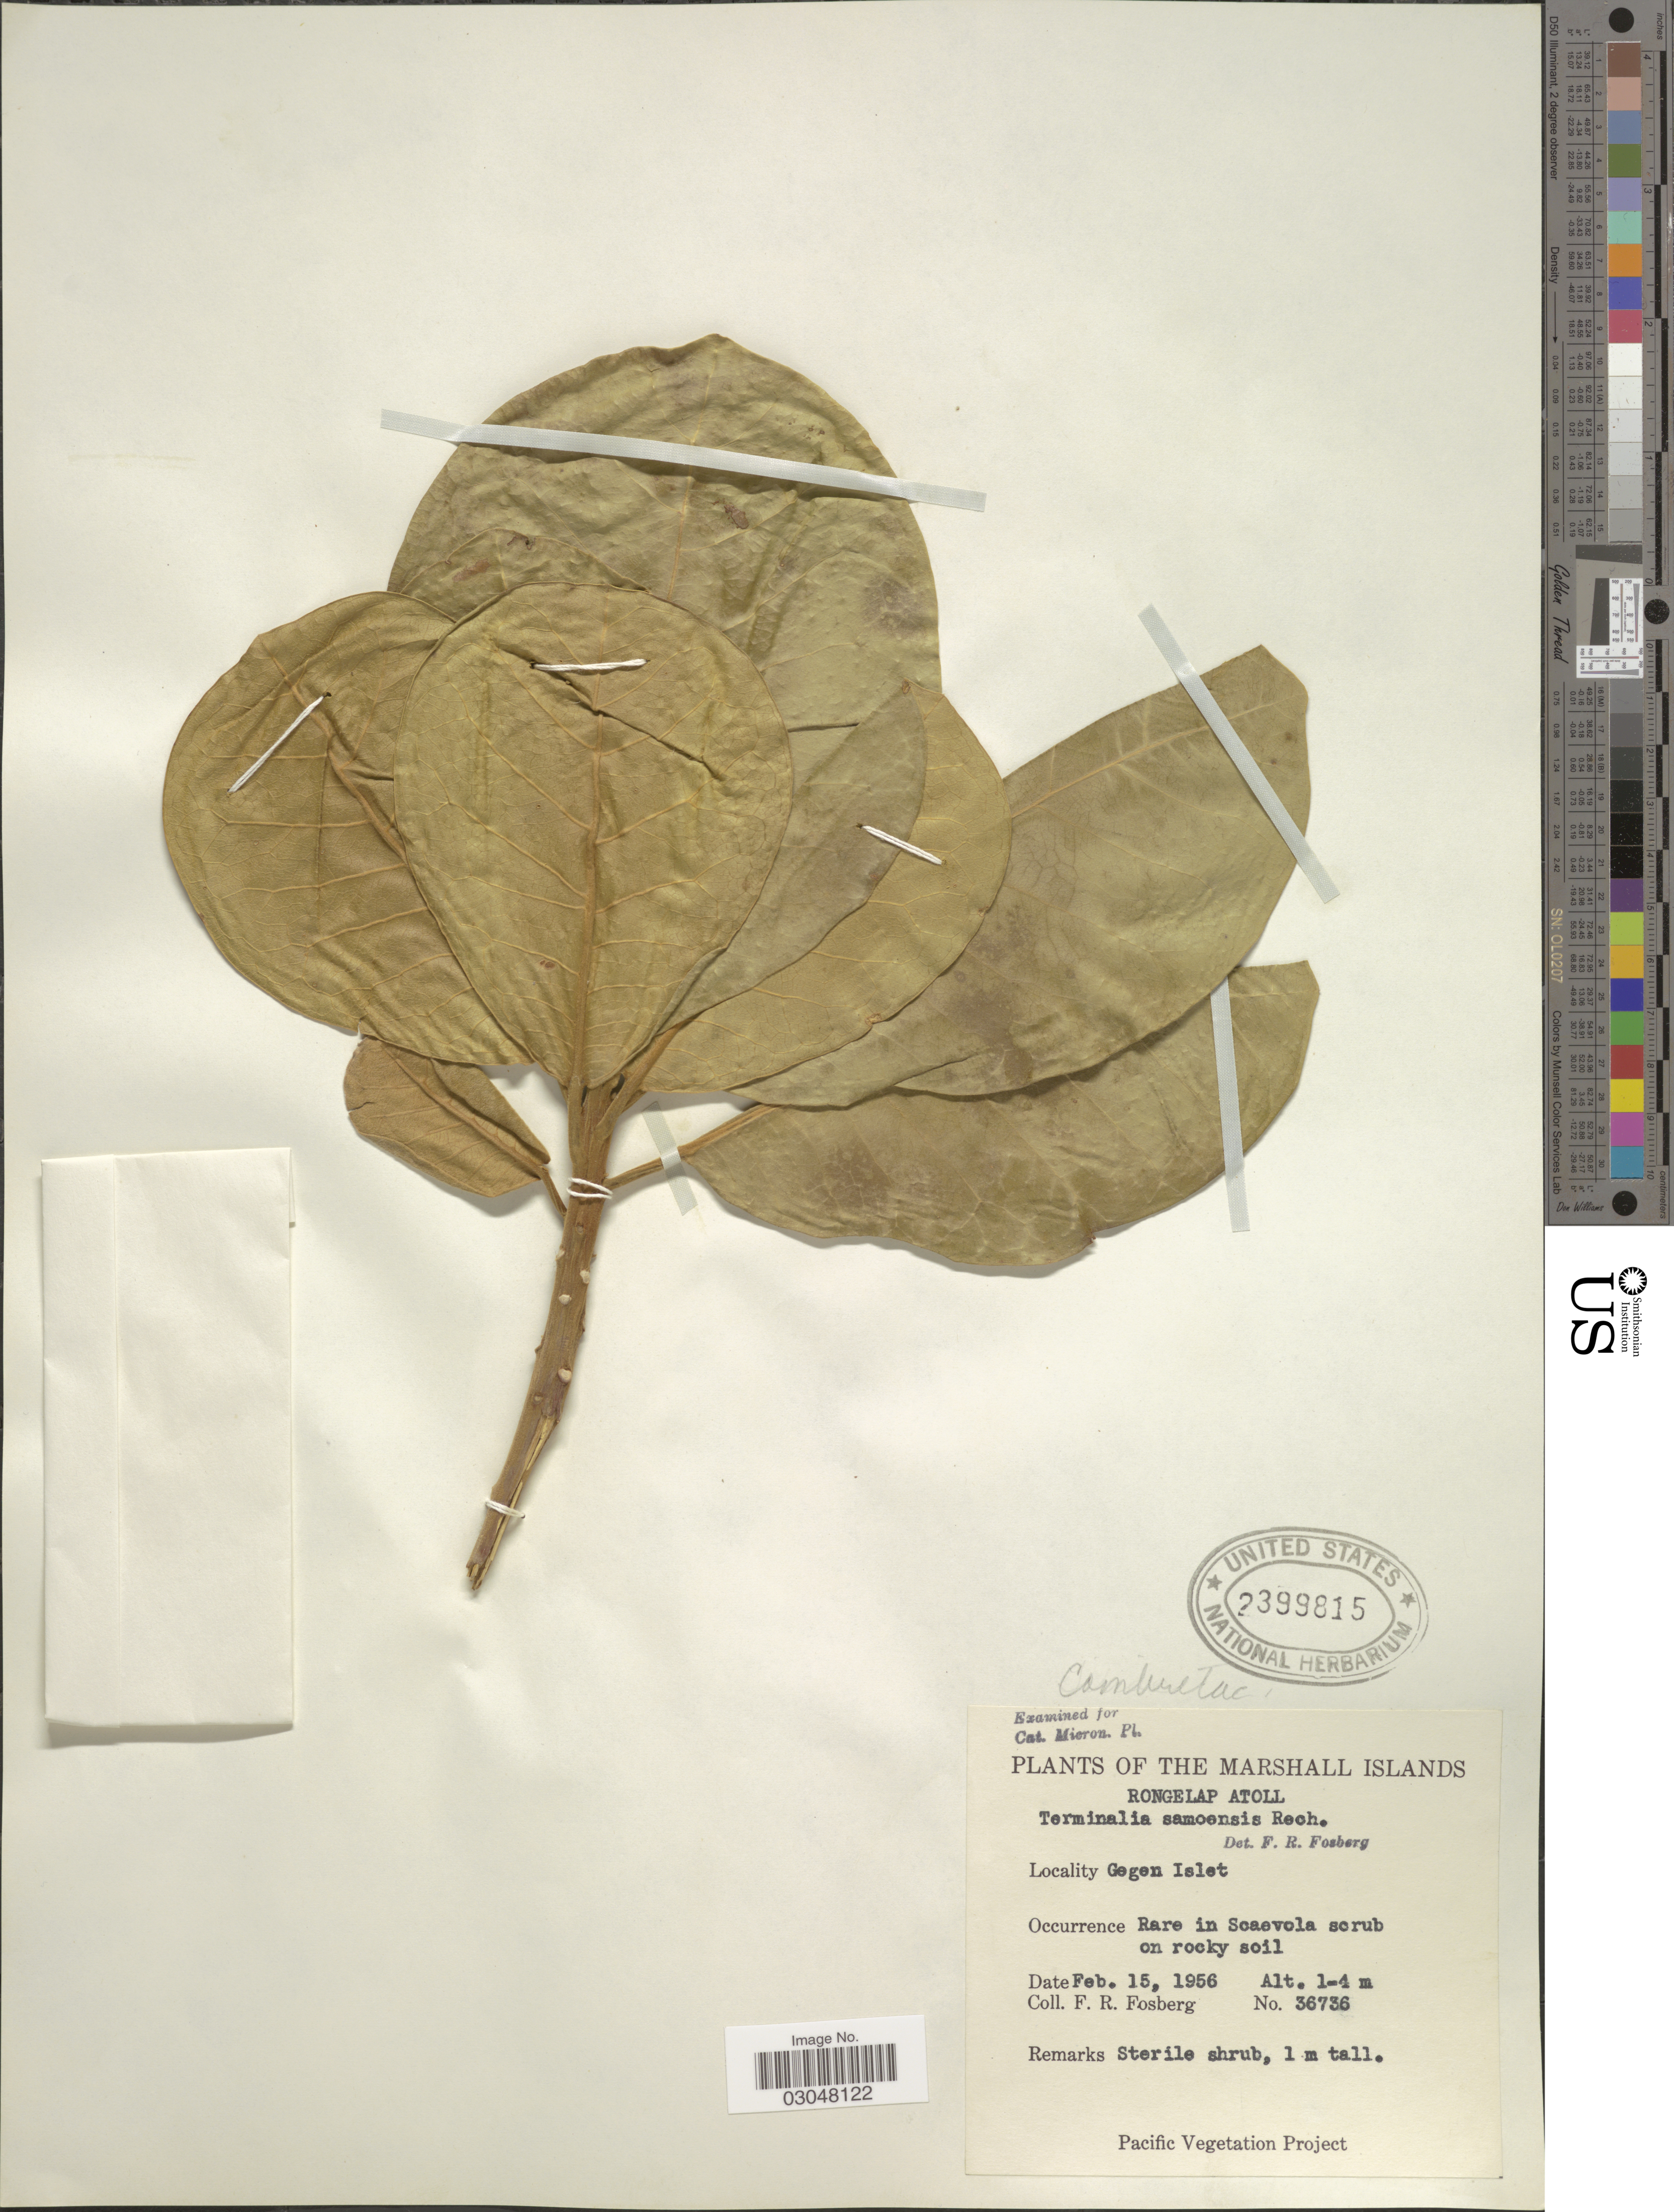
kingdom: Plantae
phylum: Tracheophyta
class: Magnoliopsida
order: Myrtales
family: Combretaceae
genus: Terminalia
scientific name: Terminalia samoensis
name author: Rech.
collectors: F. R. Fosberg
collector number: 36736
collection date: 1956-02-15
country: Marshall Islands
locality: Rongelap Atoll. Gegen Islet. Pacific.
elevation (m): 1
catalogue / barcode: US 2399815